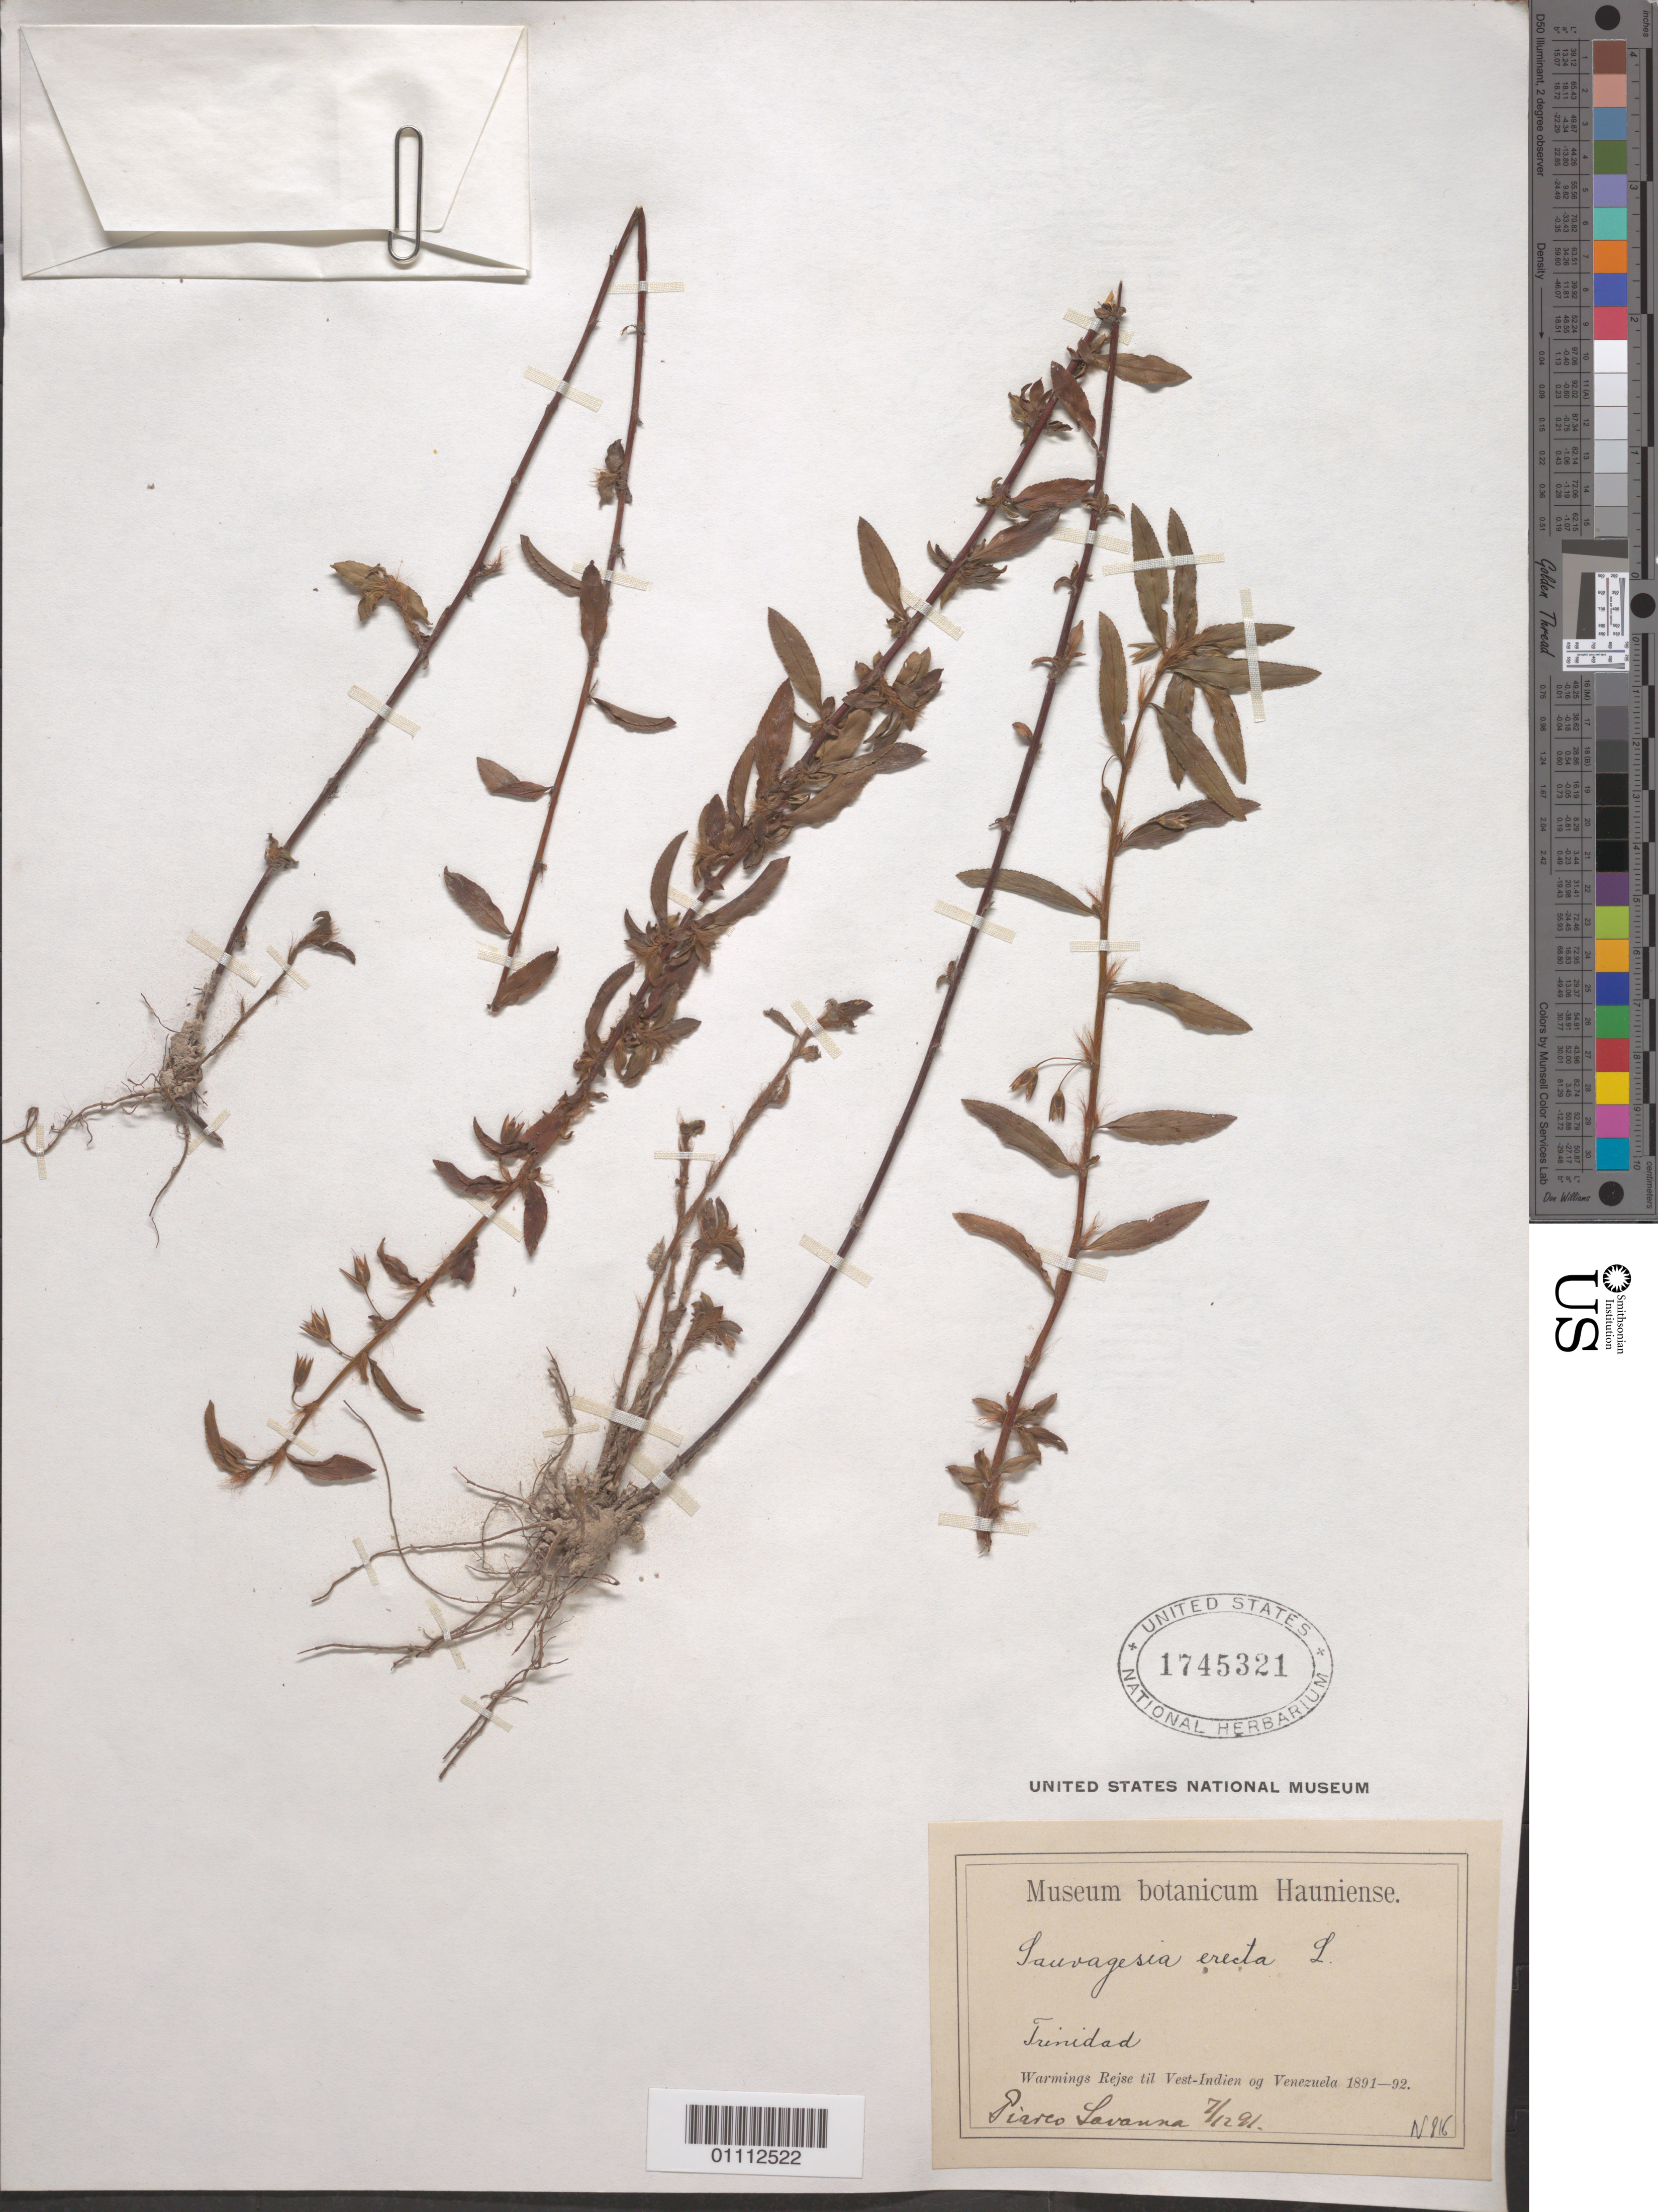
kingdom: Plantae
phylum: Tracheophyta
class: Magnoliopsida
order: Malpighiales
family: Ochnaceae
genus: Sauvagesia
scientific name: Sauvagesia erecta subsp. erecta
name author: L.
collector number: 816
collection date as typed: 07 Dec 1891 and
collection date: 1891-12-07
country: Trinidad and Tobago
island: Trinidad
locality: Piareo Savanna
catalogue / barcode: US 1745321